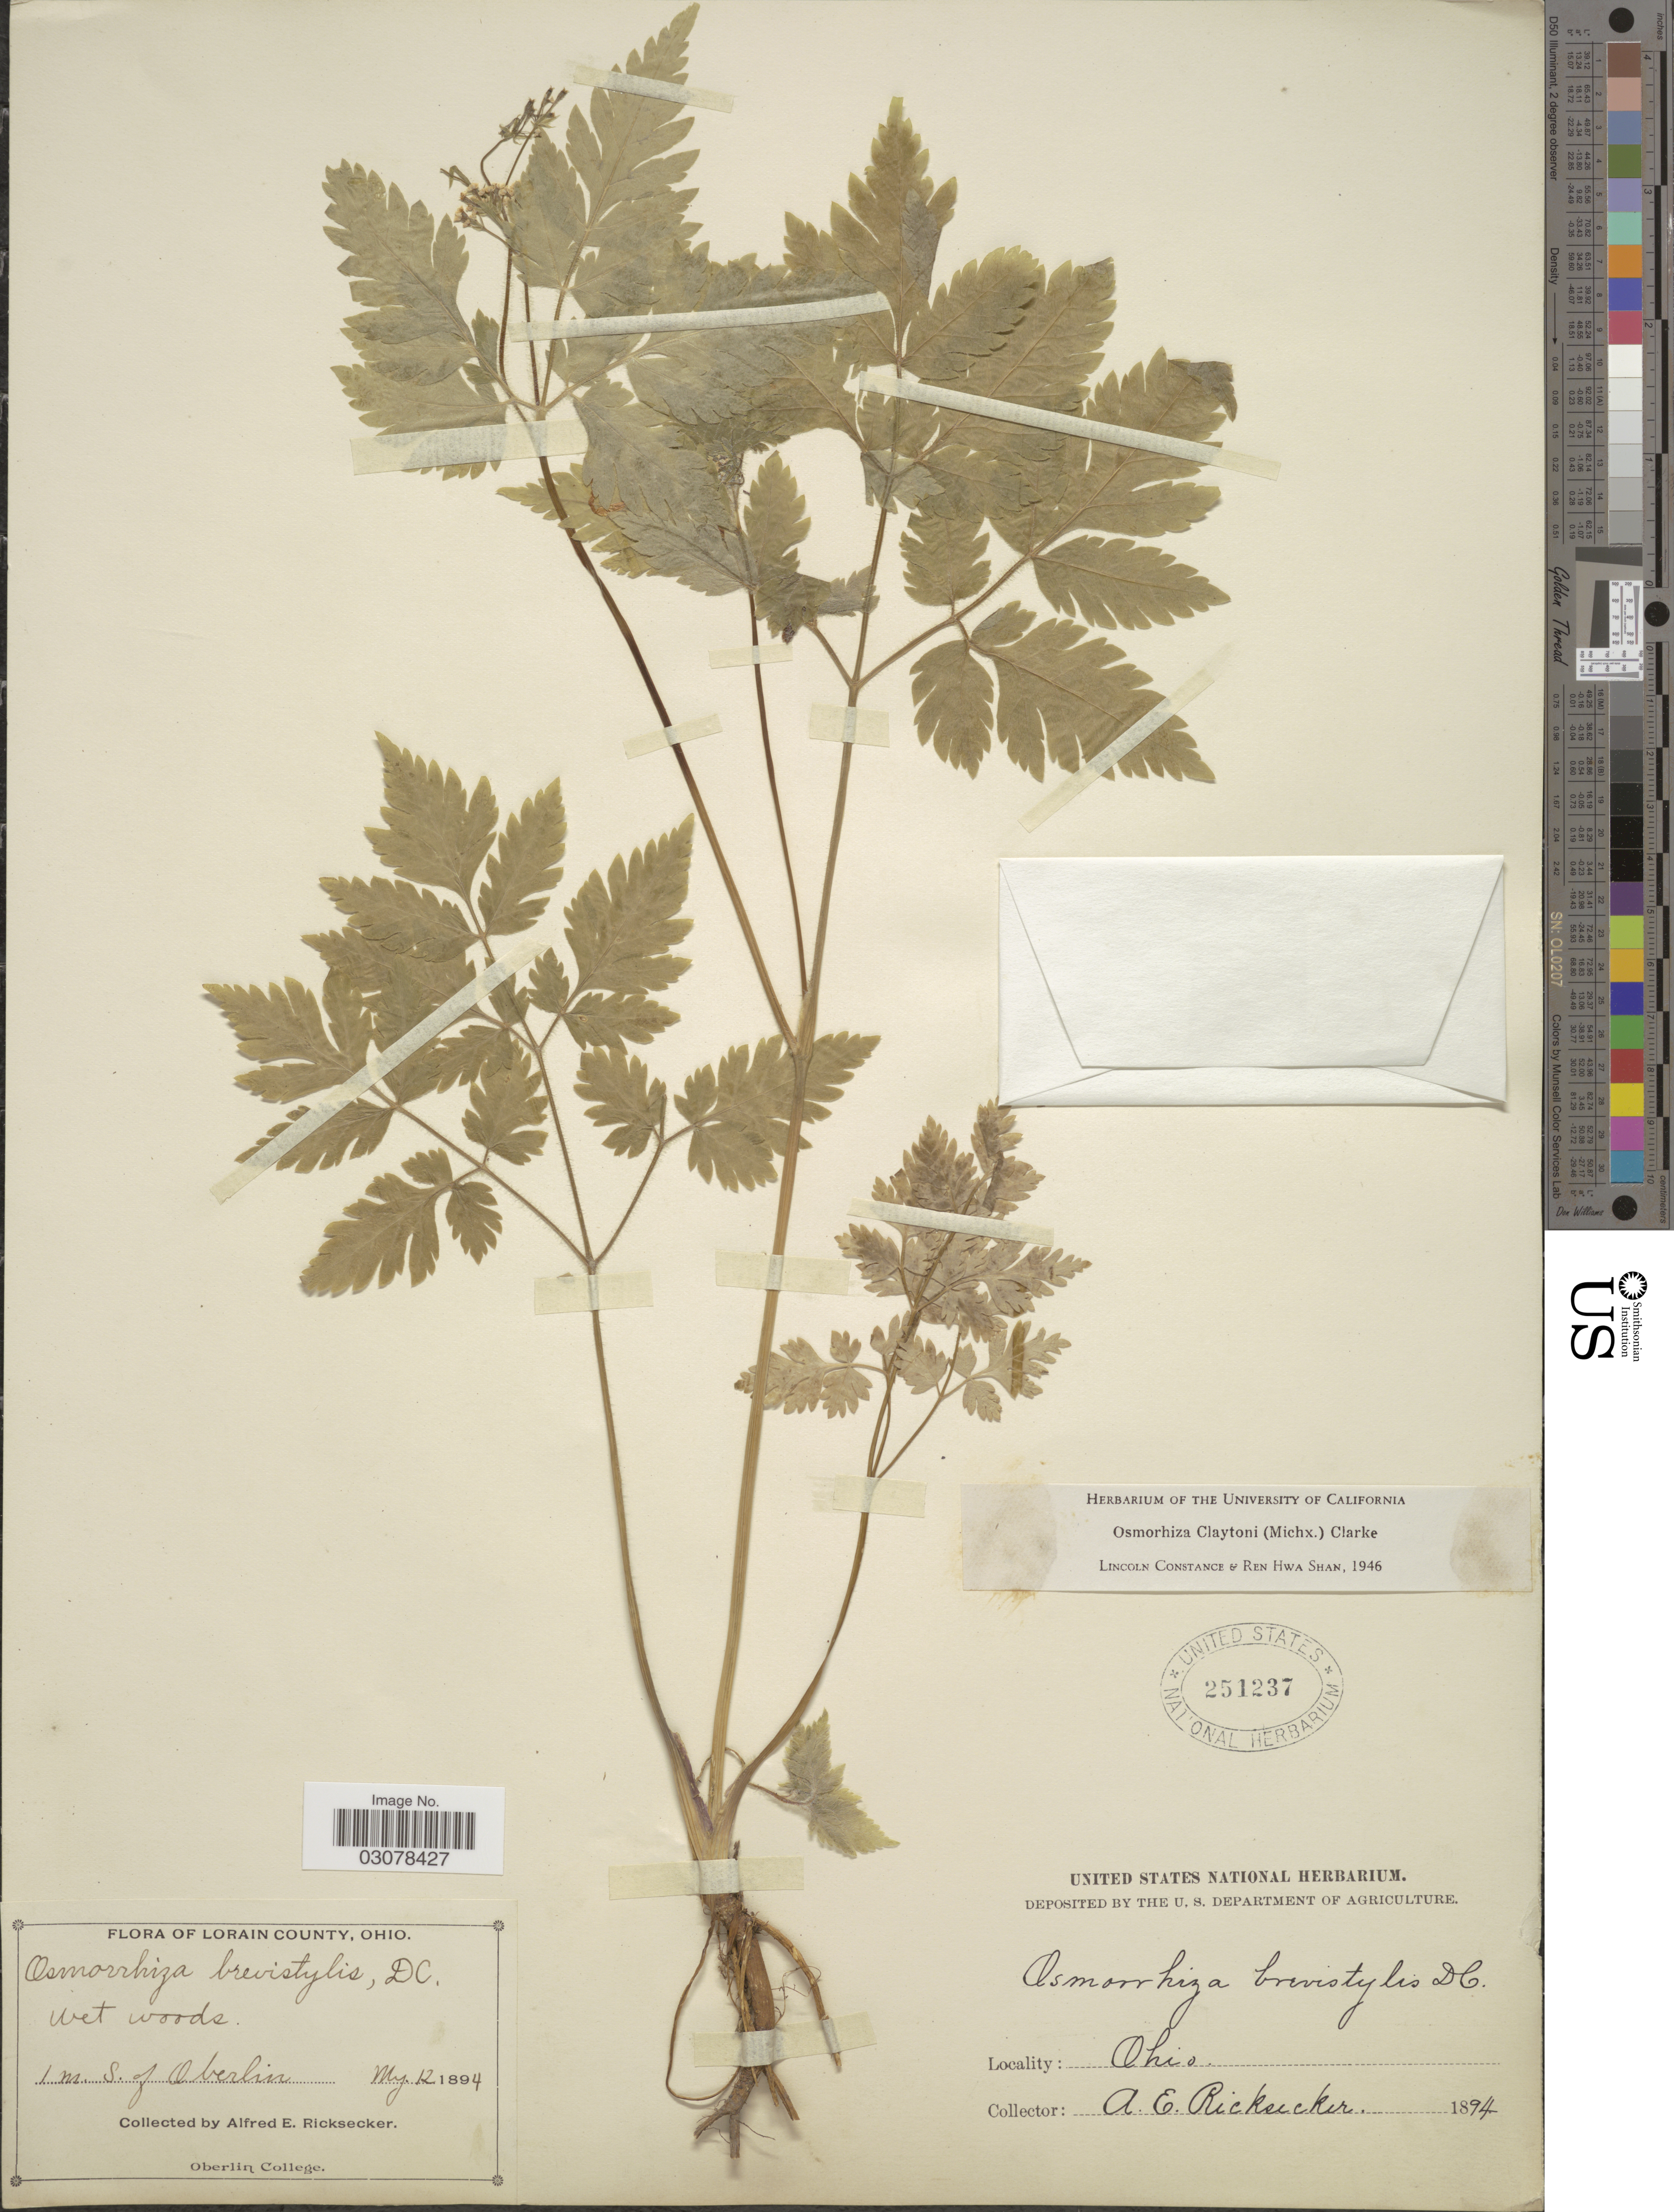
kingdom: Plantae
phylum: Tracheophyta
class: Magnoliopsida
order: Apiales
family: Apiaceae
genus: Osmorhiza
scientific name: Osmorhiza claytonii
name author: (Michx.) C.B. Clarke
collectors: A. E. Ricksecker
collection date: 1894-05-12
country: United States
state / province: Ohio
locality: Lorain County. 1 m. S. of Oberlin.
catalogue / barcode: US 251237